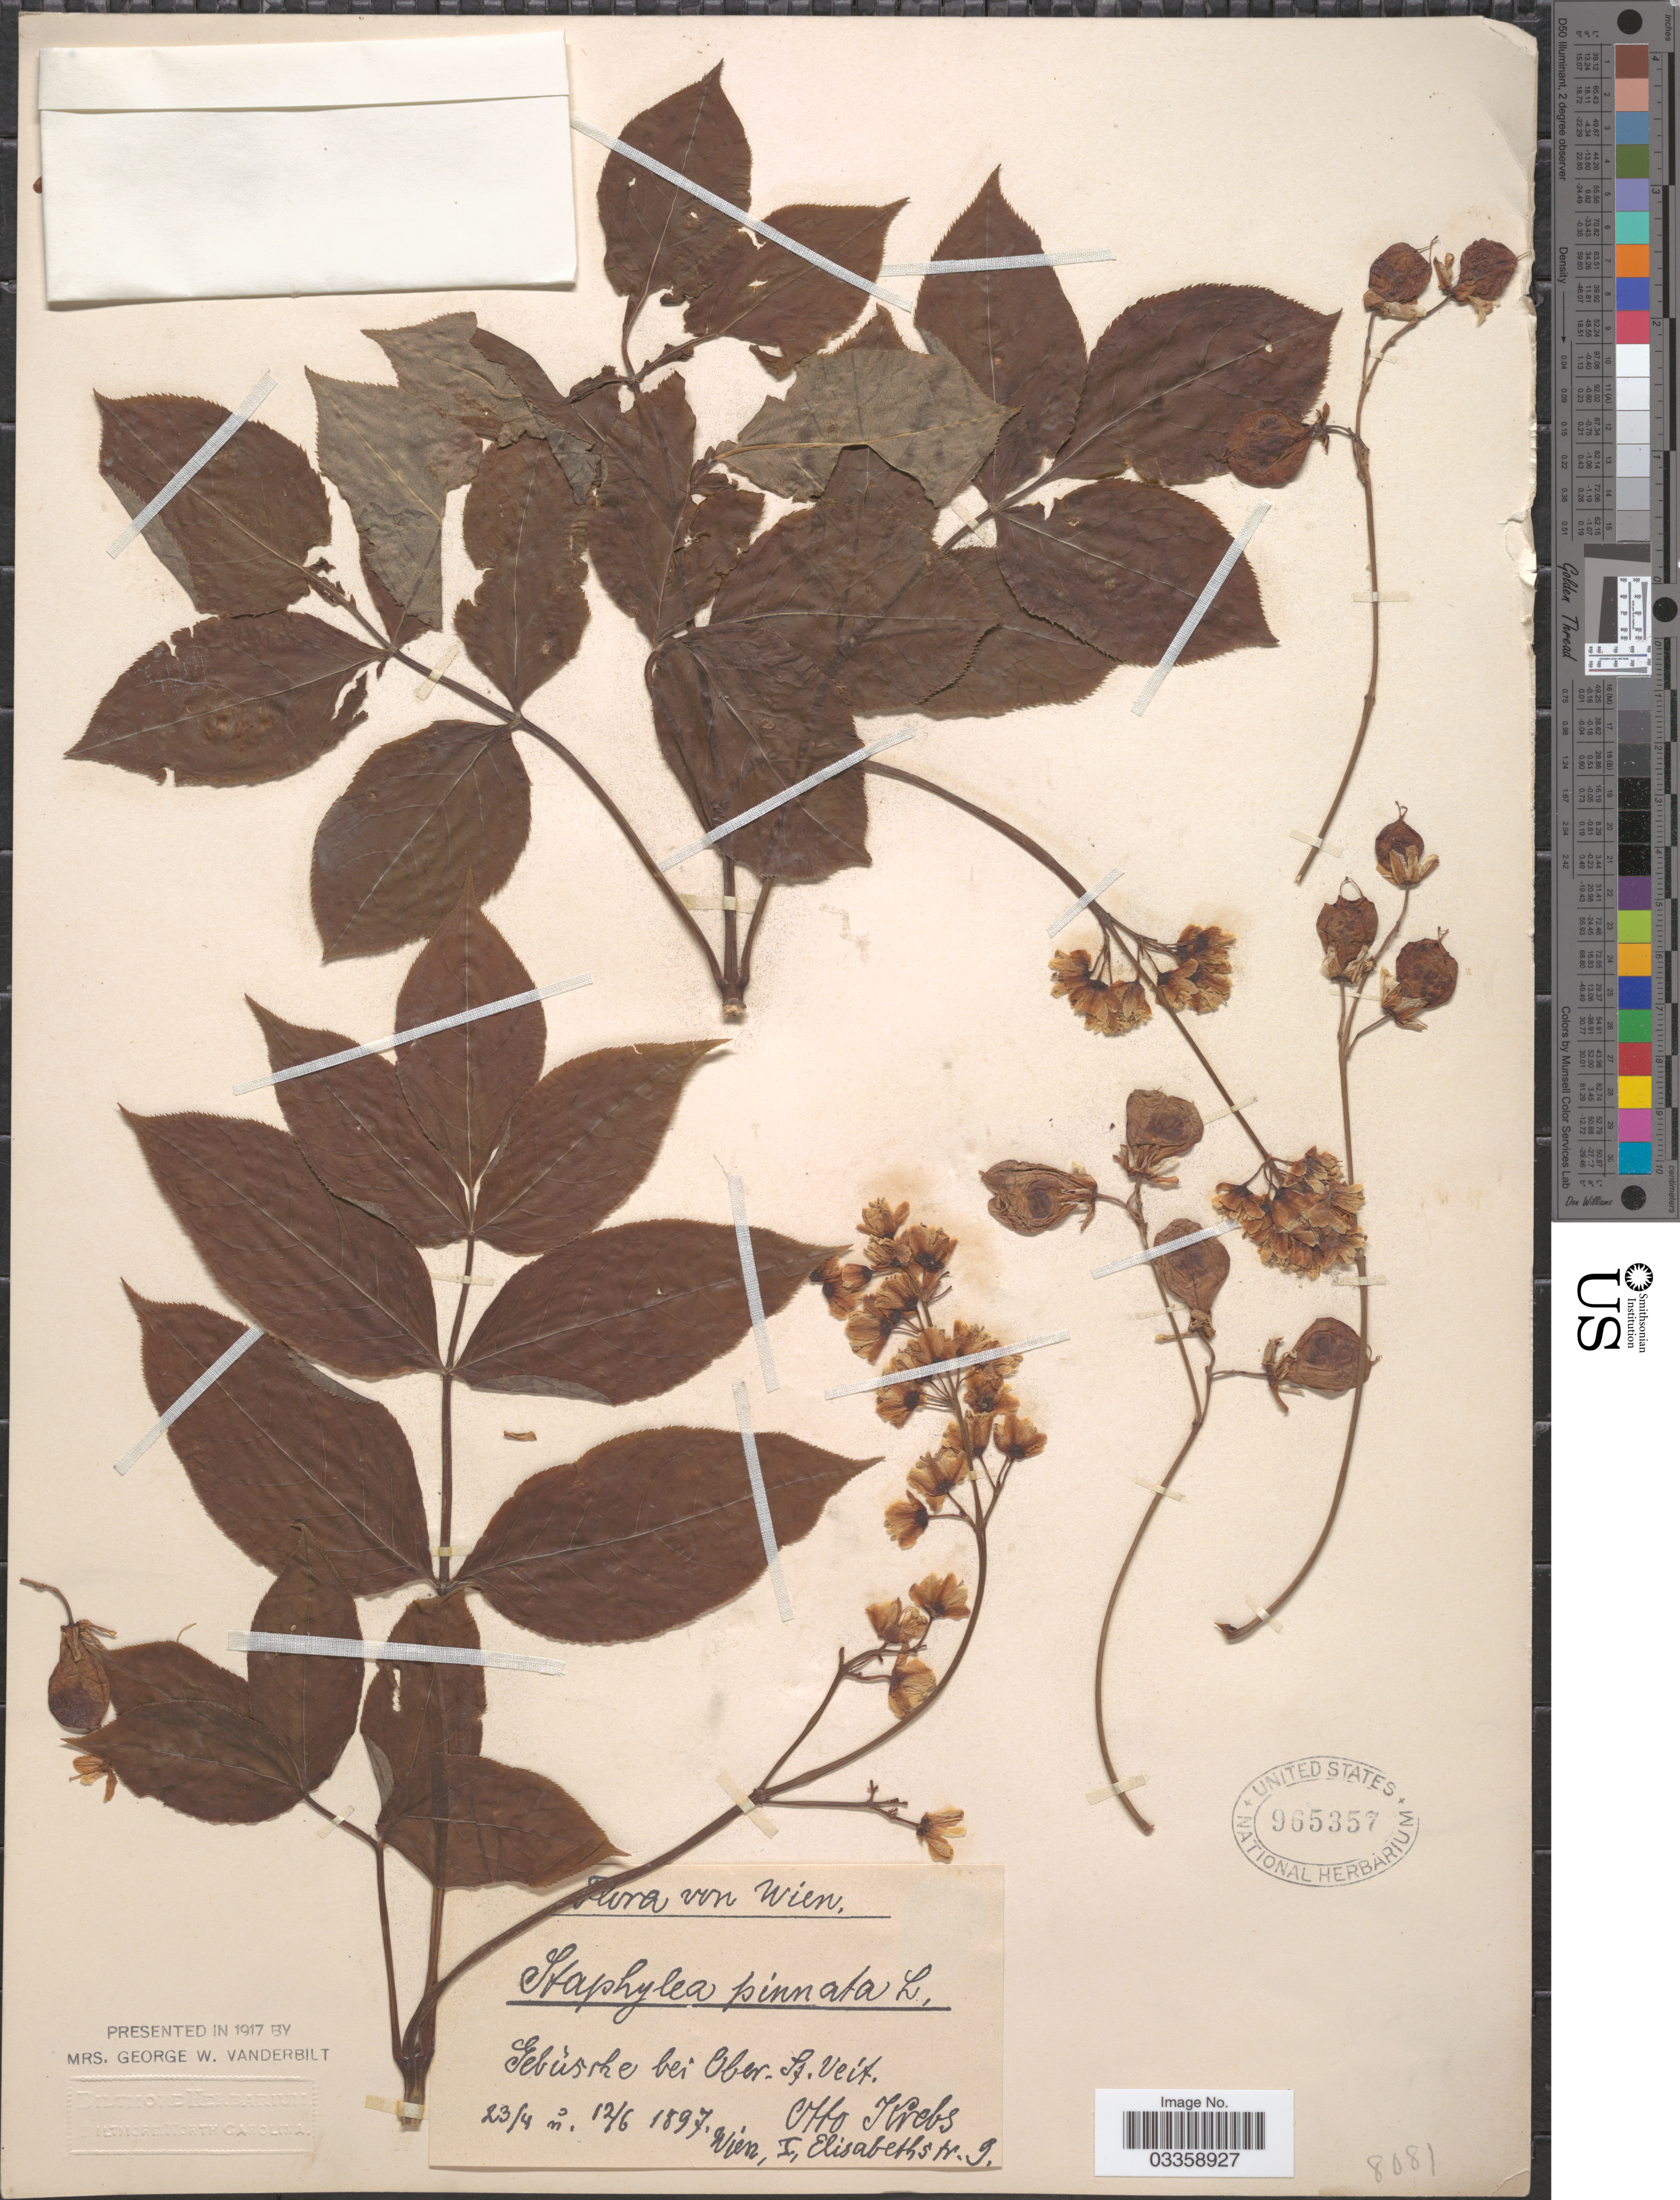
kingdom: Plantae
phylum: Tracheophyta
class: Magnoliopsida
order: Crossosomatales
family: Staphyleaceae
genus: Staphylea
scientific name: Staphylea pinnata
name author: L.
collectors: O. Krebs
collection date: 1897-04-23/1897-06-12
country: Austria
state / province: Wien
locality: Gebúsche bei Ober. Sf [interpreted]. Veit.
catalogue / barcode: US 965357